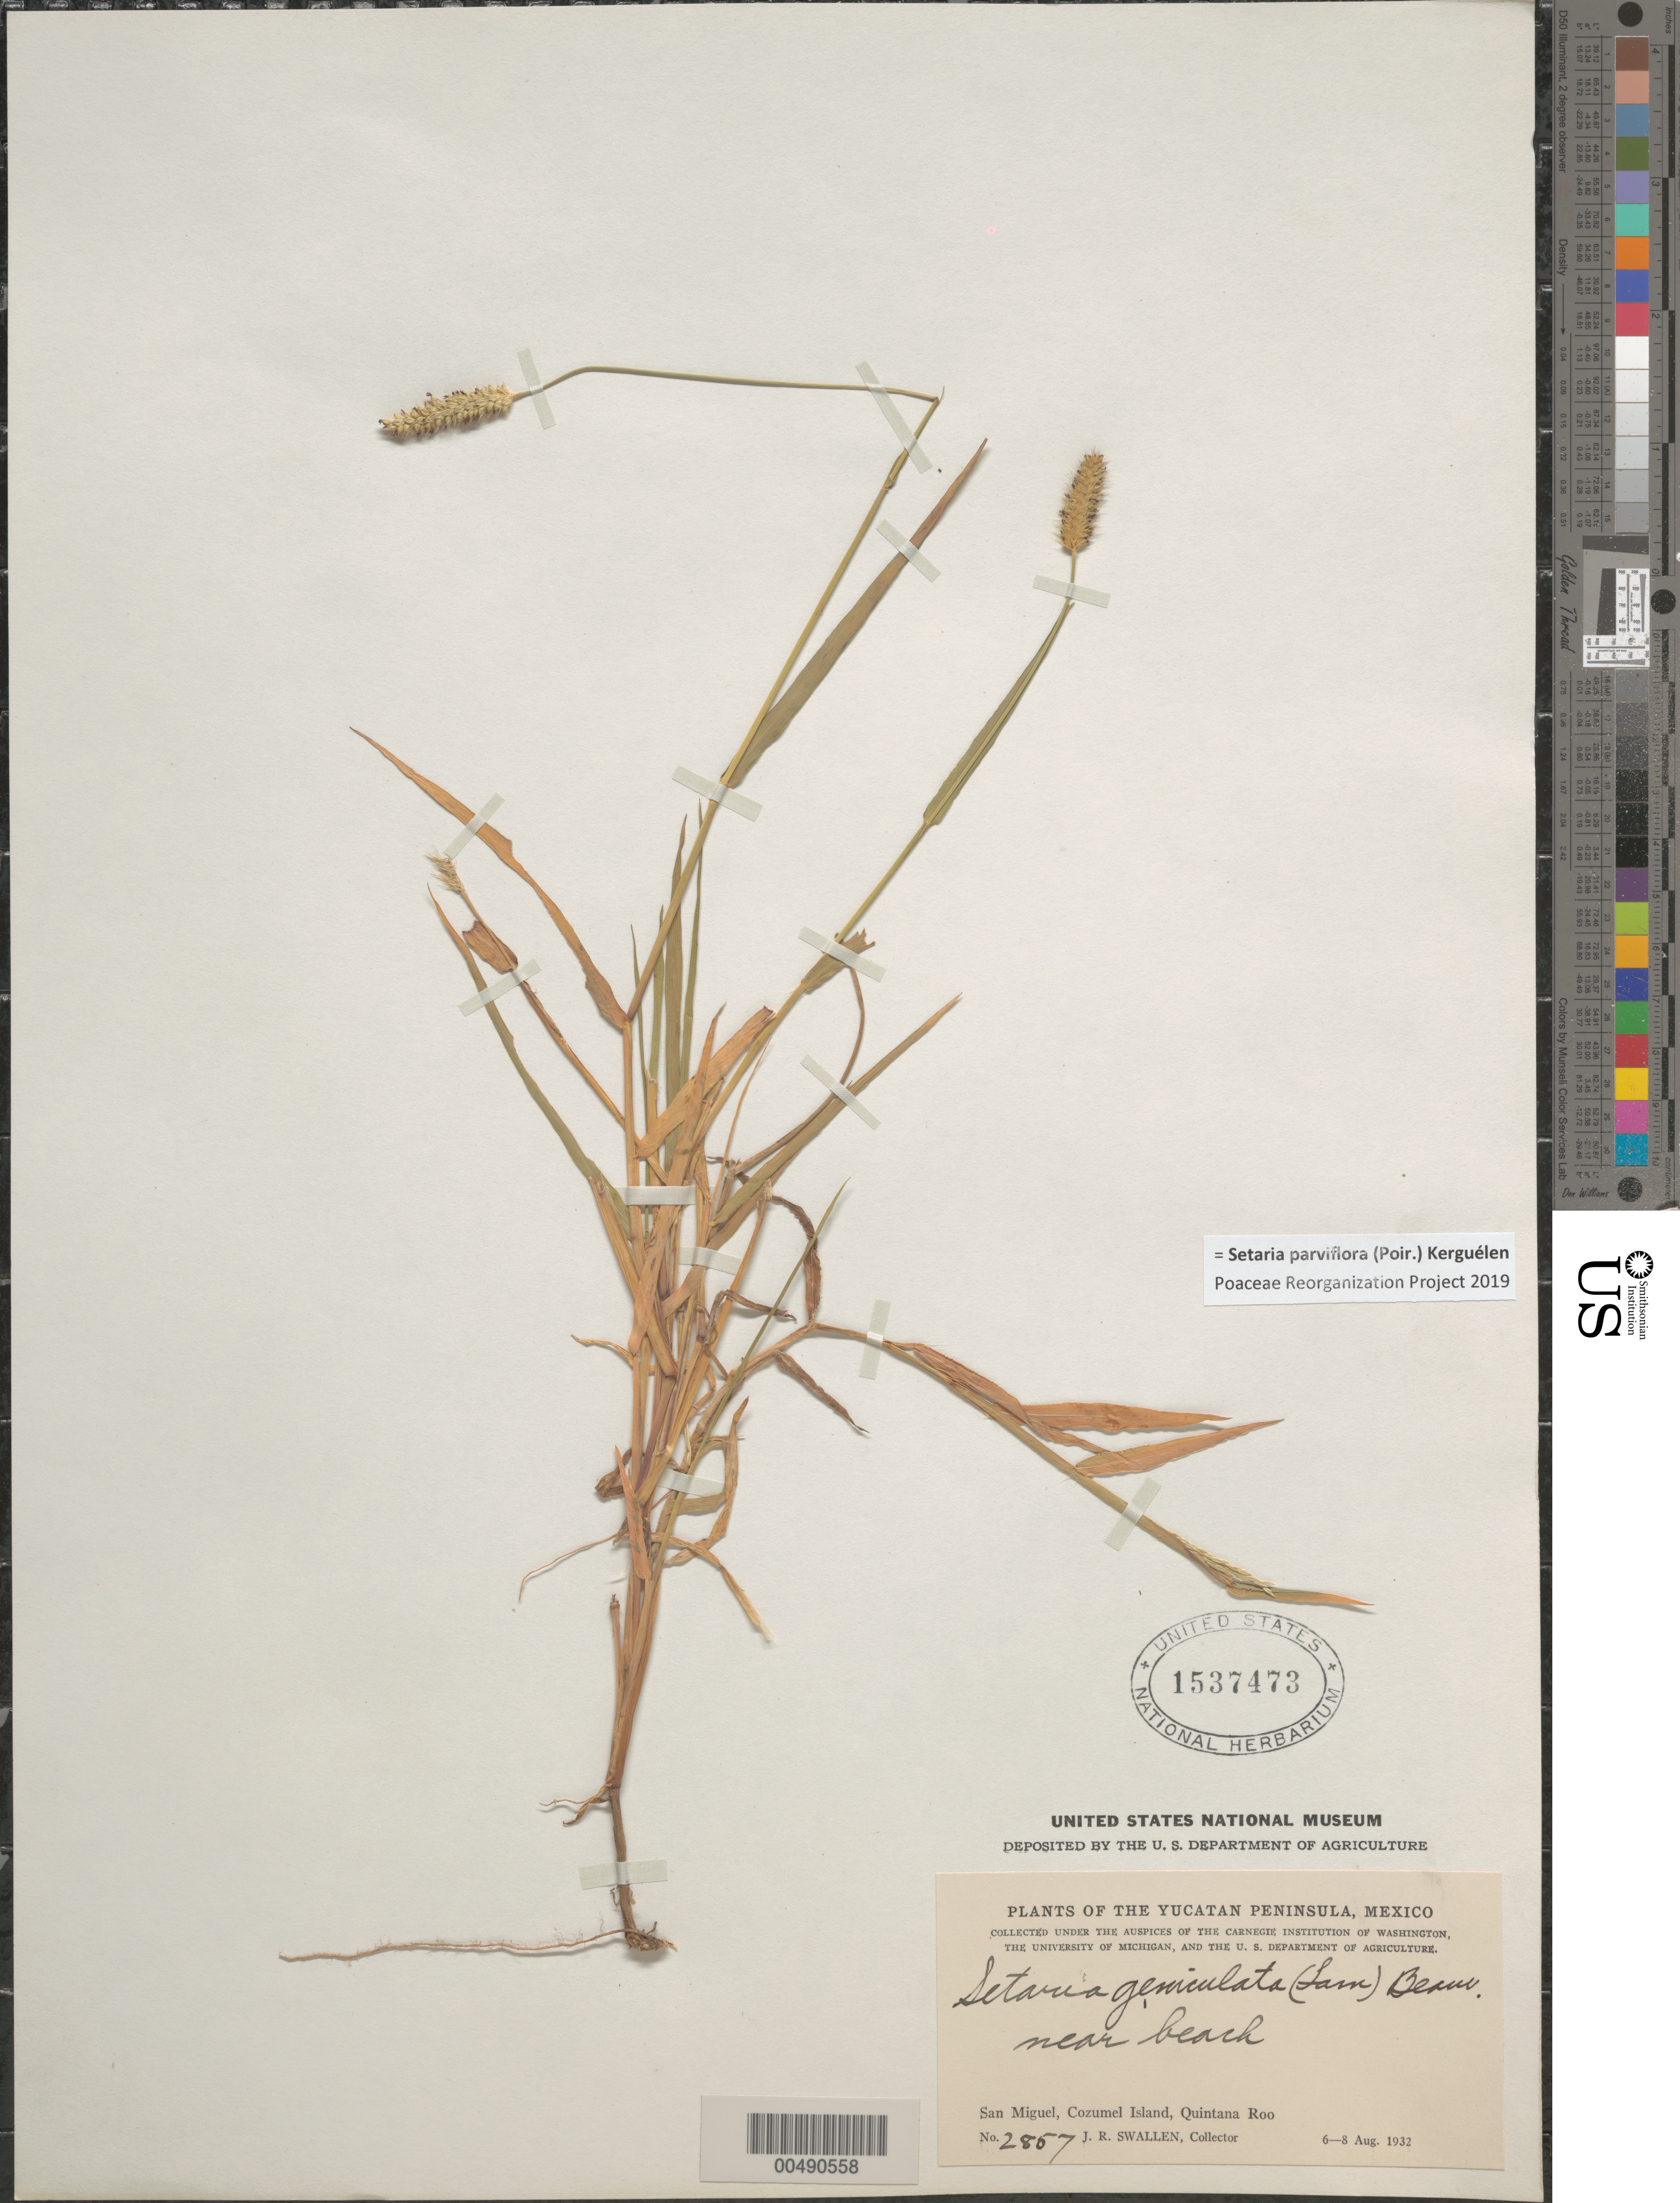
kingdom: Plantae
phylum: Tracheophyta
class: Liliopsida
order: Poales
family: Poaceae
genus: Setaria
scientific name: Setaria parviflora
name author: (Poir.) Kerguélen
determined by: Poaceae Reorganization Project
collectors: J. R. Swallen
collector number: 2857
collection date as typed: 6 Aug 1932 to 8 Aug 1932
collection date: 1932-08-06/1932-08-08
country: Mexico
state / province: Quintana Roo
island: Cozumel Island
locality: San Miguel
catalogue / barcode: US 1537473